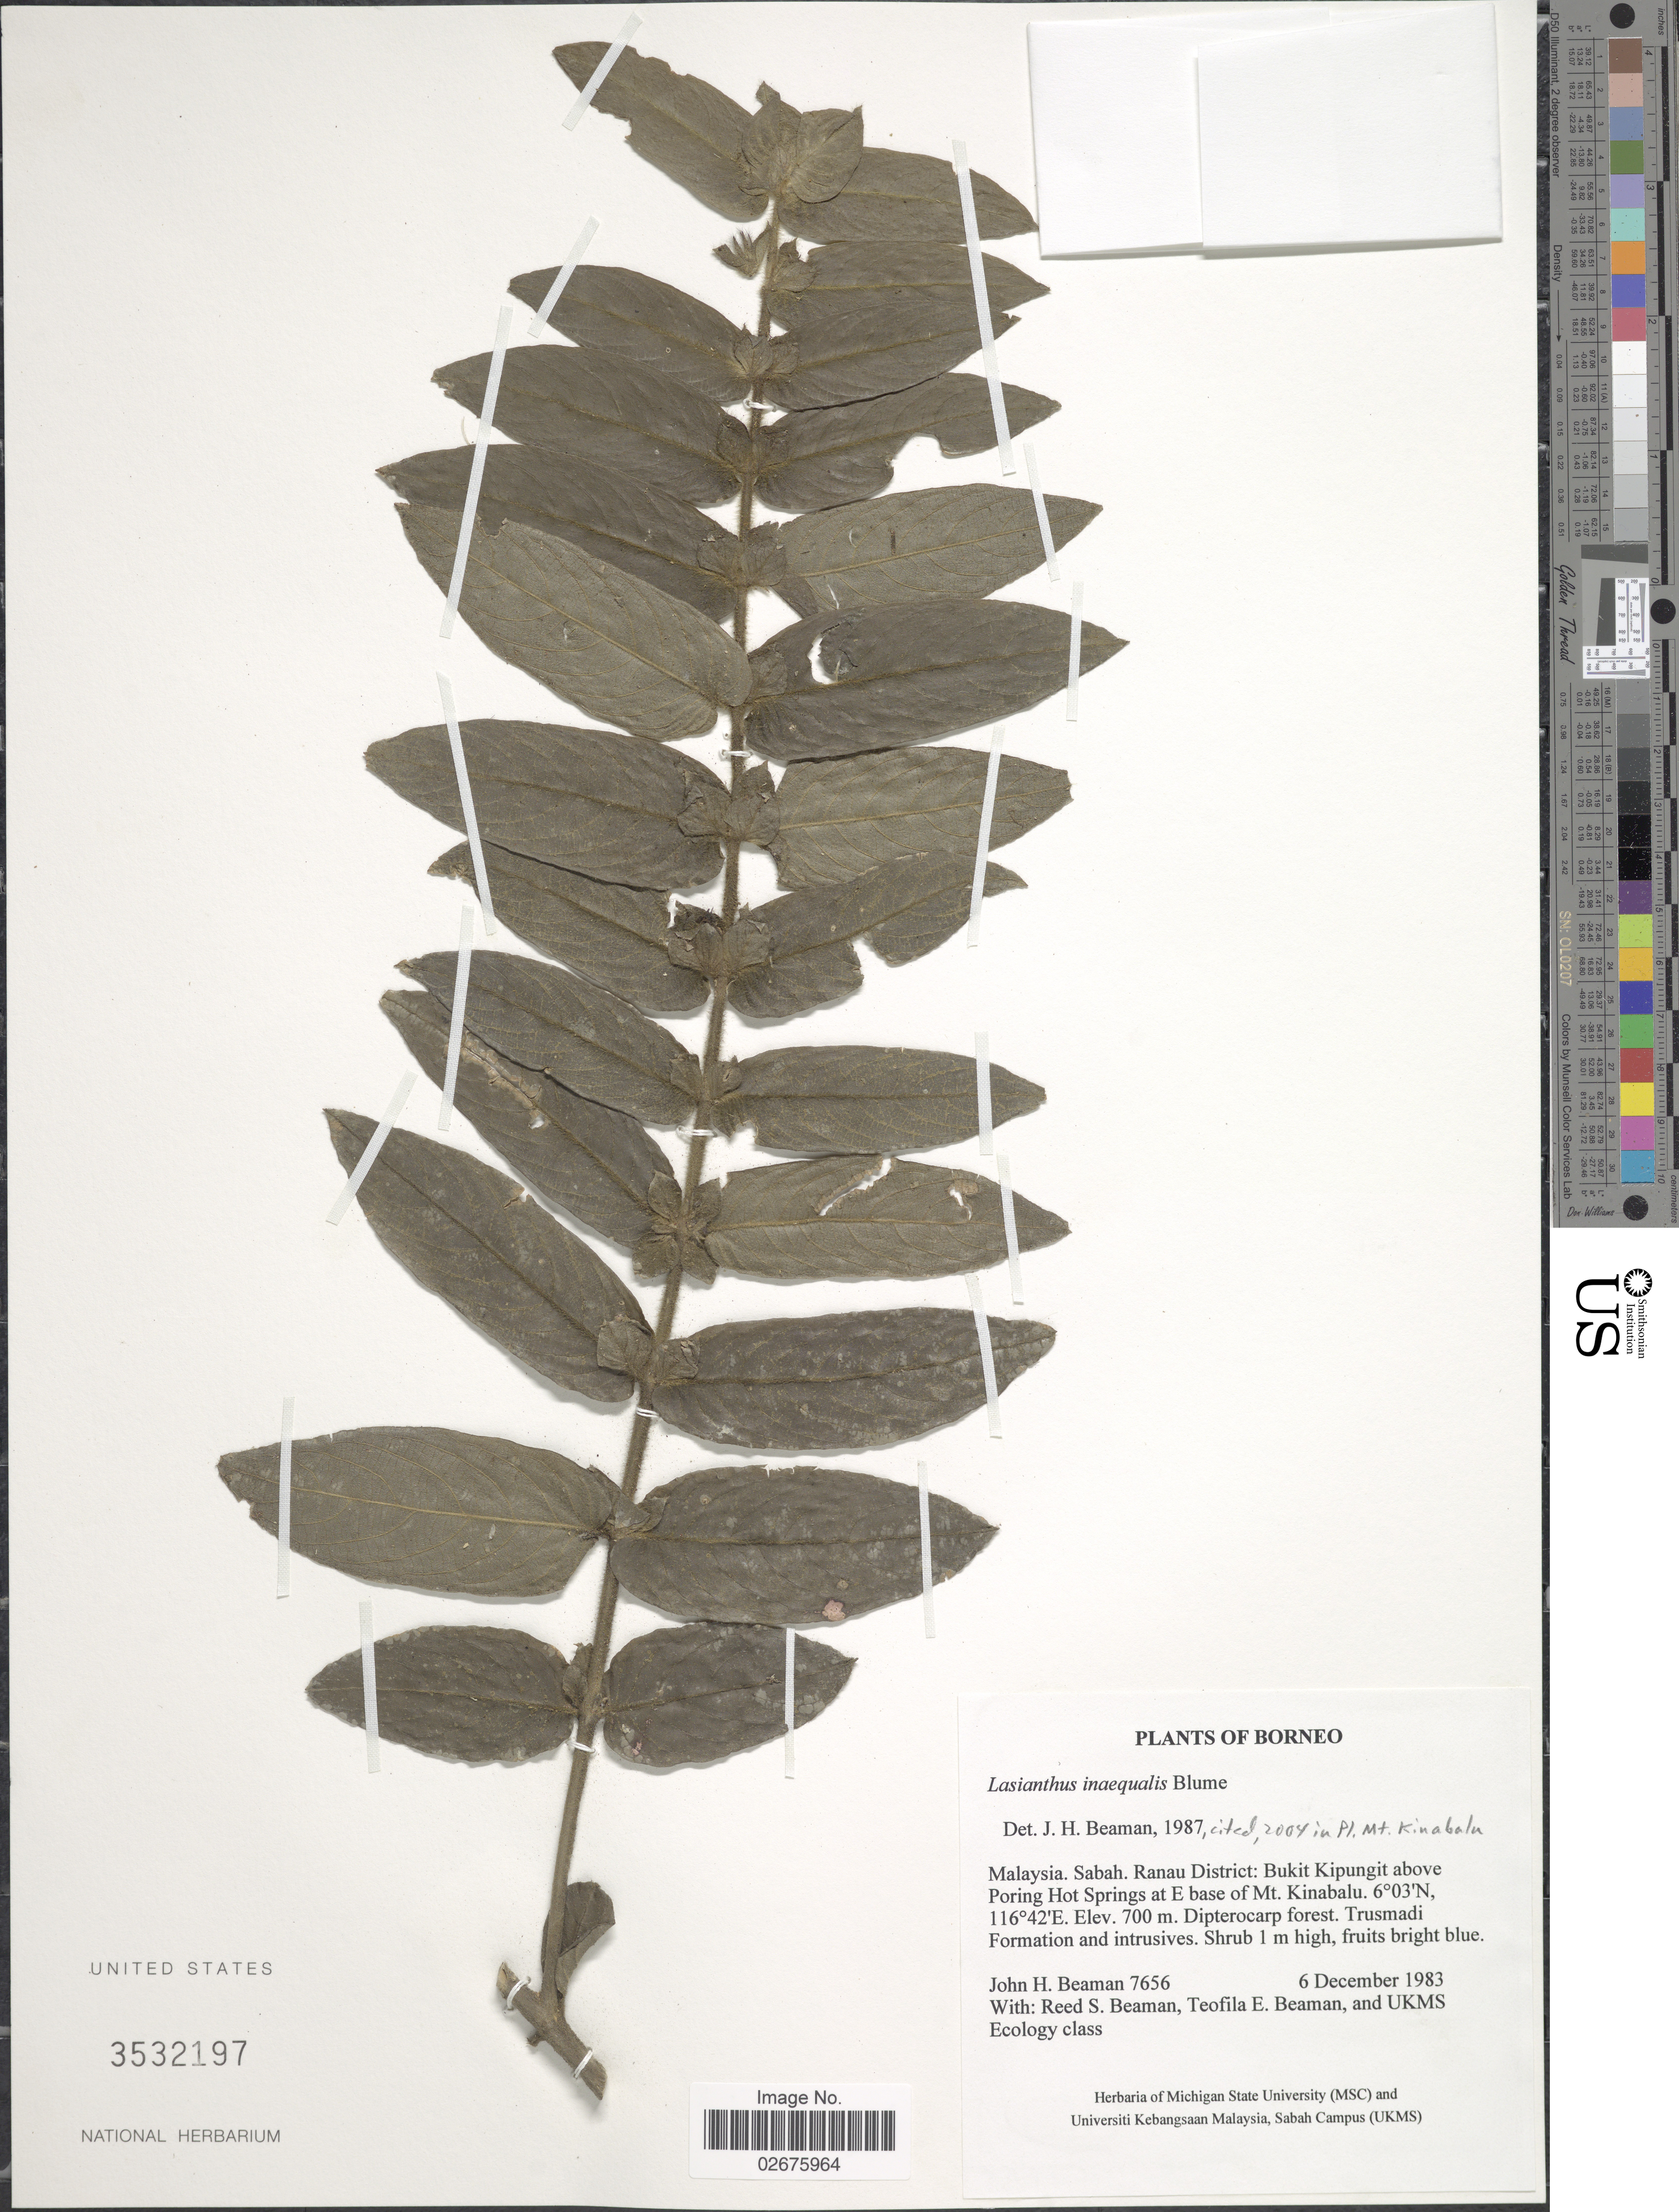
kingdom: Plantae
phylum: Tracheophyta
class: Magnoliopsida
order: Gentianales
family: Rubiaceae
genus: Lasianthus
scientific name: Lasianthus inaequalis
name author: Blume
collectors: J. H. Beaman, R. S. Beaman, T. E. Beaman & UKMS Ecology Class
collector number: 7656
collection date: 1983-12-06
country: Malaysia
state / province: Sabah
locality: Borneo, Ranau District: Bukit Kipungit above Poring Hot Springs at E base of Mt Kinabalu. Dipterocarp forest. Trusmadi Formation and intrusives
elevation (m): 700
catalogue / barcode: US 3532197